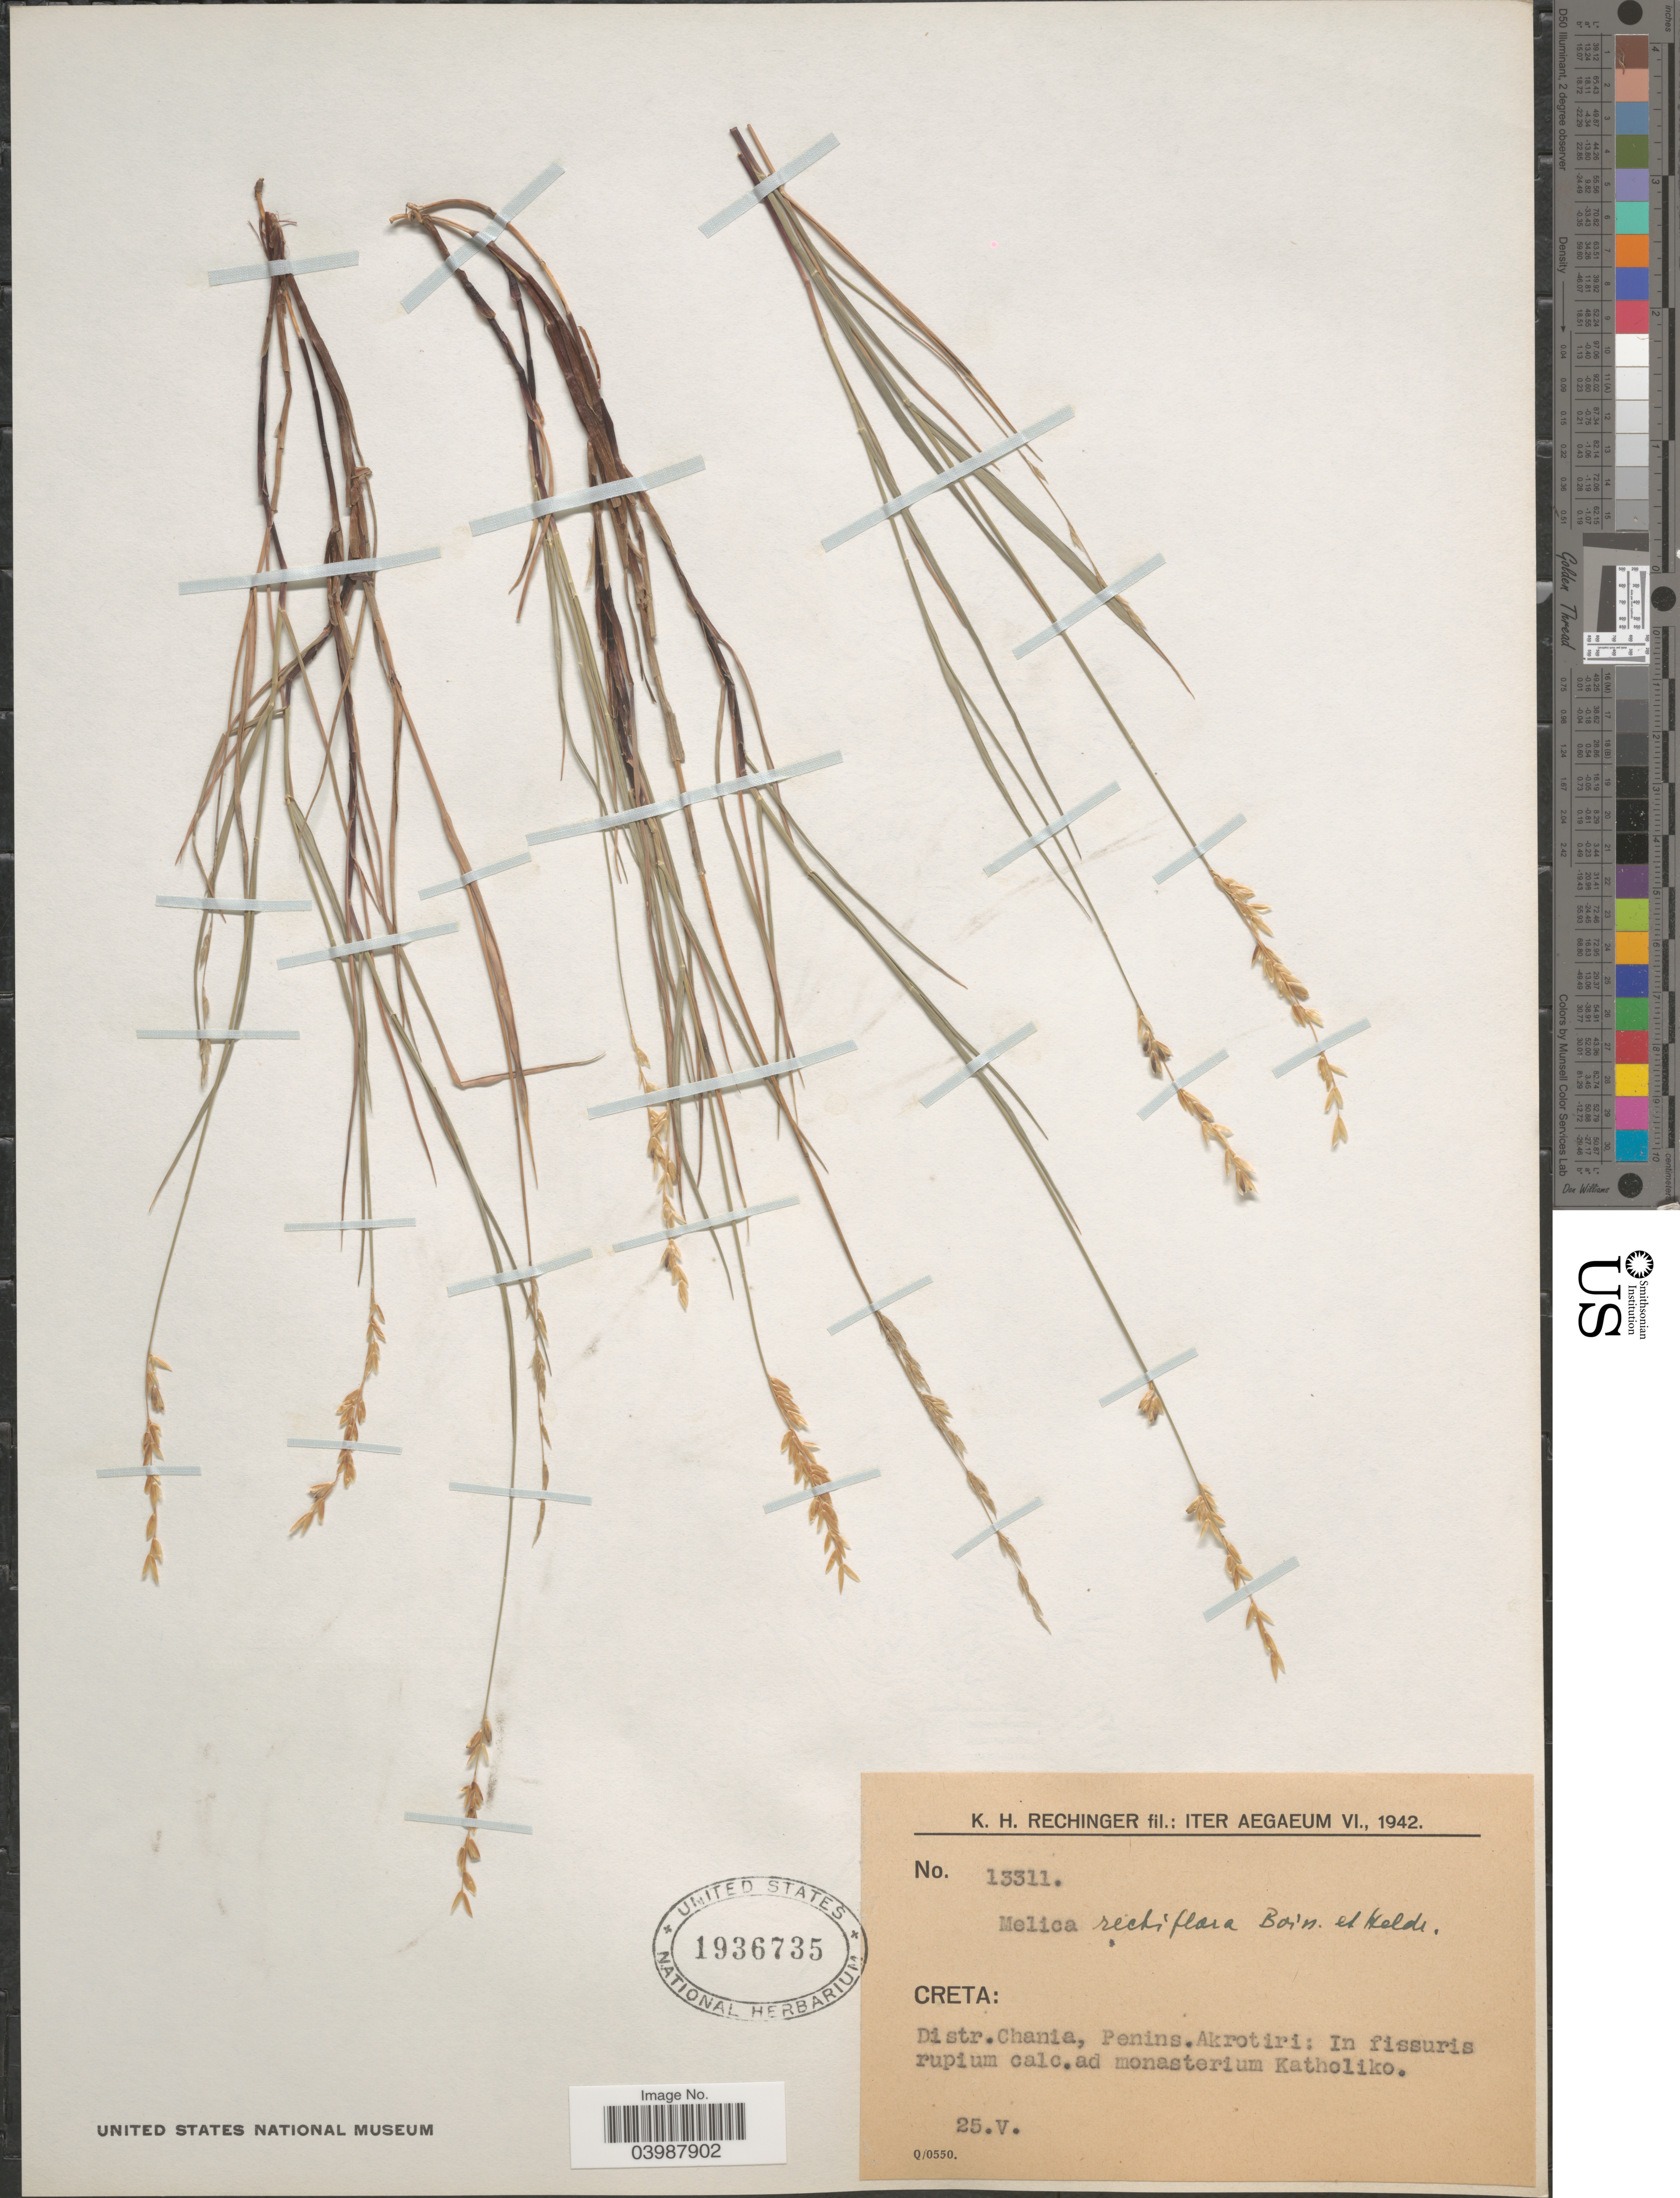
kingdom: Plantae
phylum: Tracheophyta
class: Liliopsida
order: Poales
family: Poaceae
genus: Melica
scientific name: Melica rectiflora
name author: Boiss. & Heldr.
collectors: K. H. Rechinger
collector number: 13311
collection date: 1942-05-25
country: Greece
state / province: Crete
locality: Creta: Distr.Chania, Penins.Akrotiri: In fissuris rupium calc.ad monasterium Katholiko.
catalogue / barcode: US 1936735